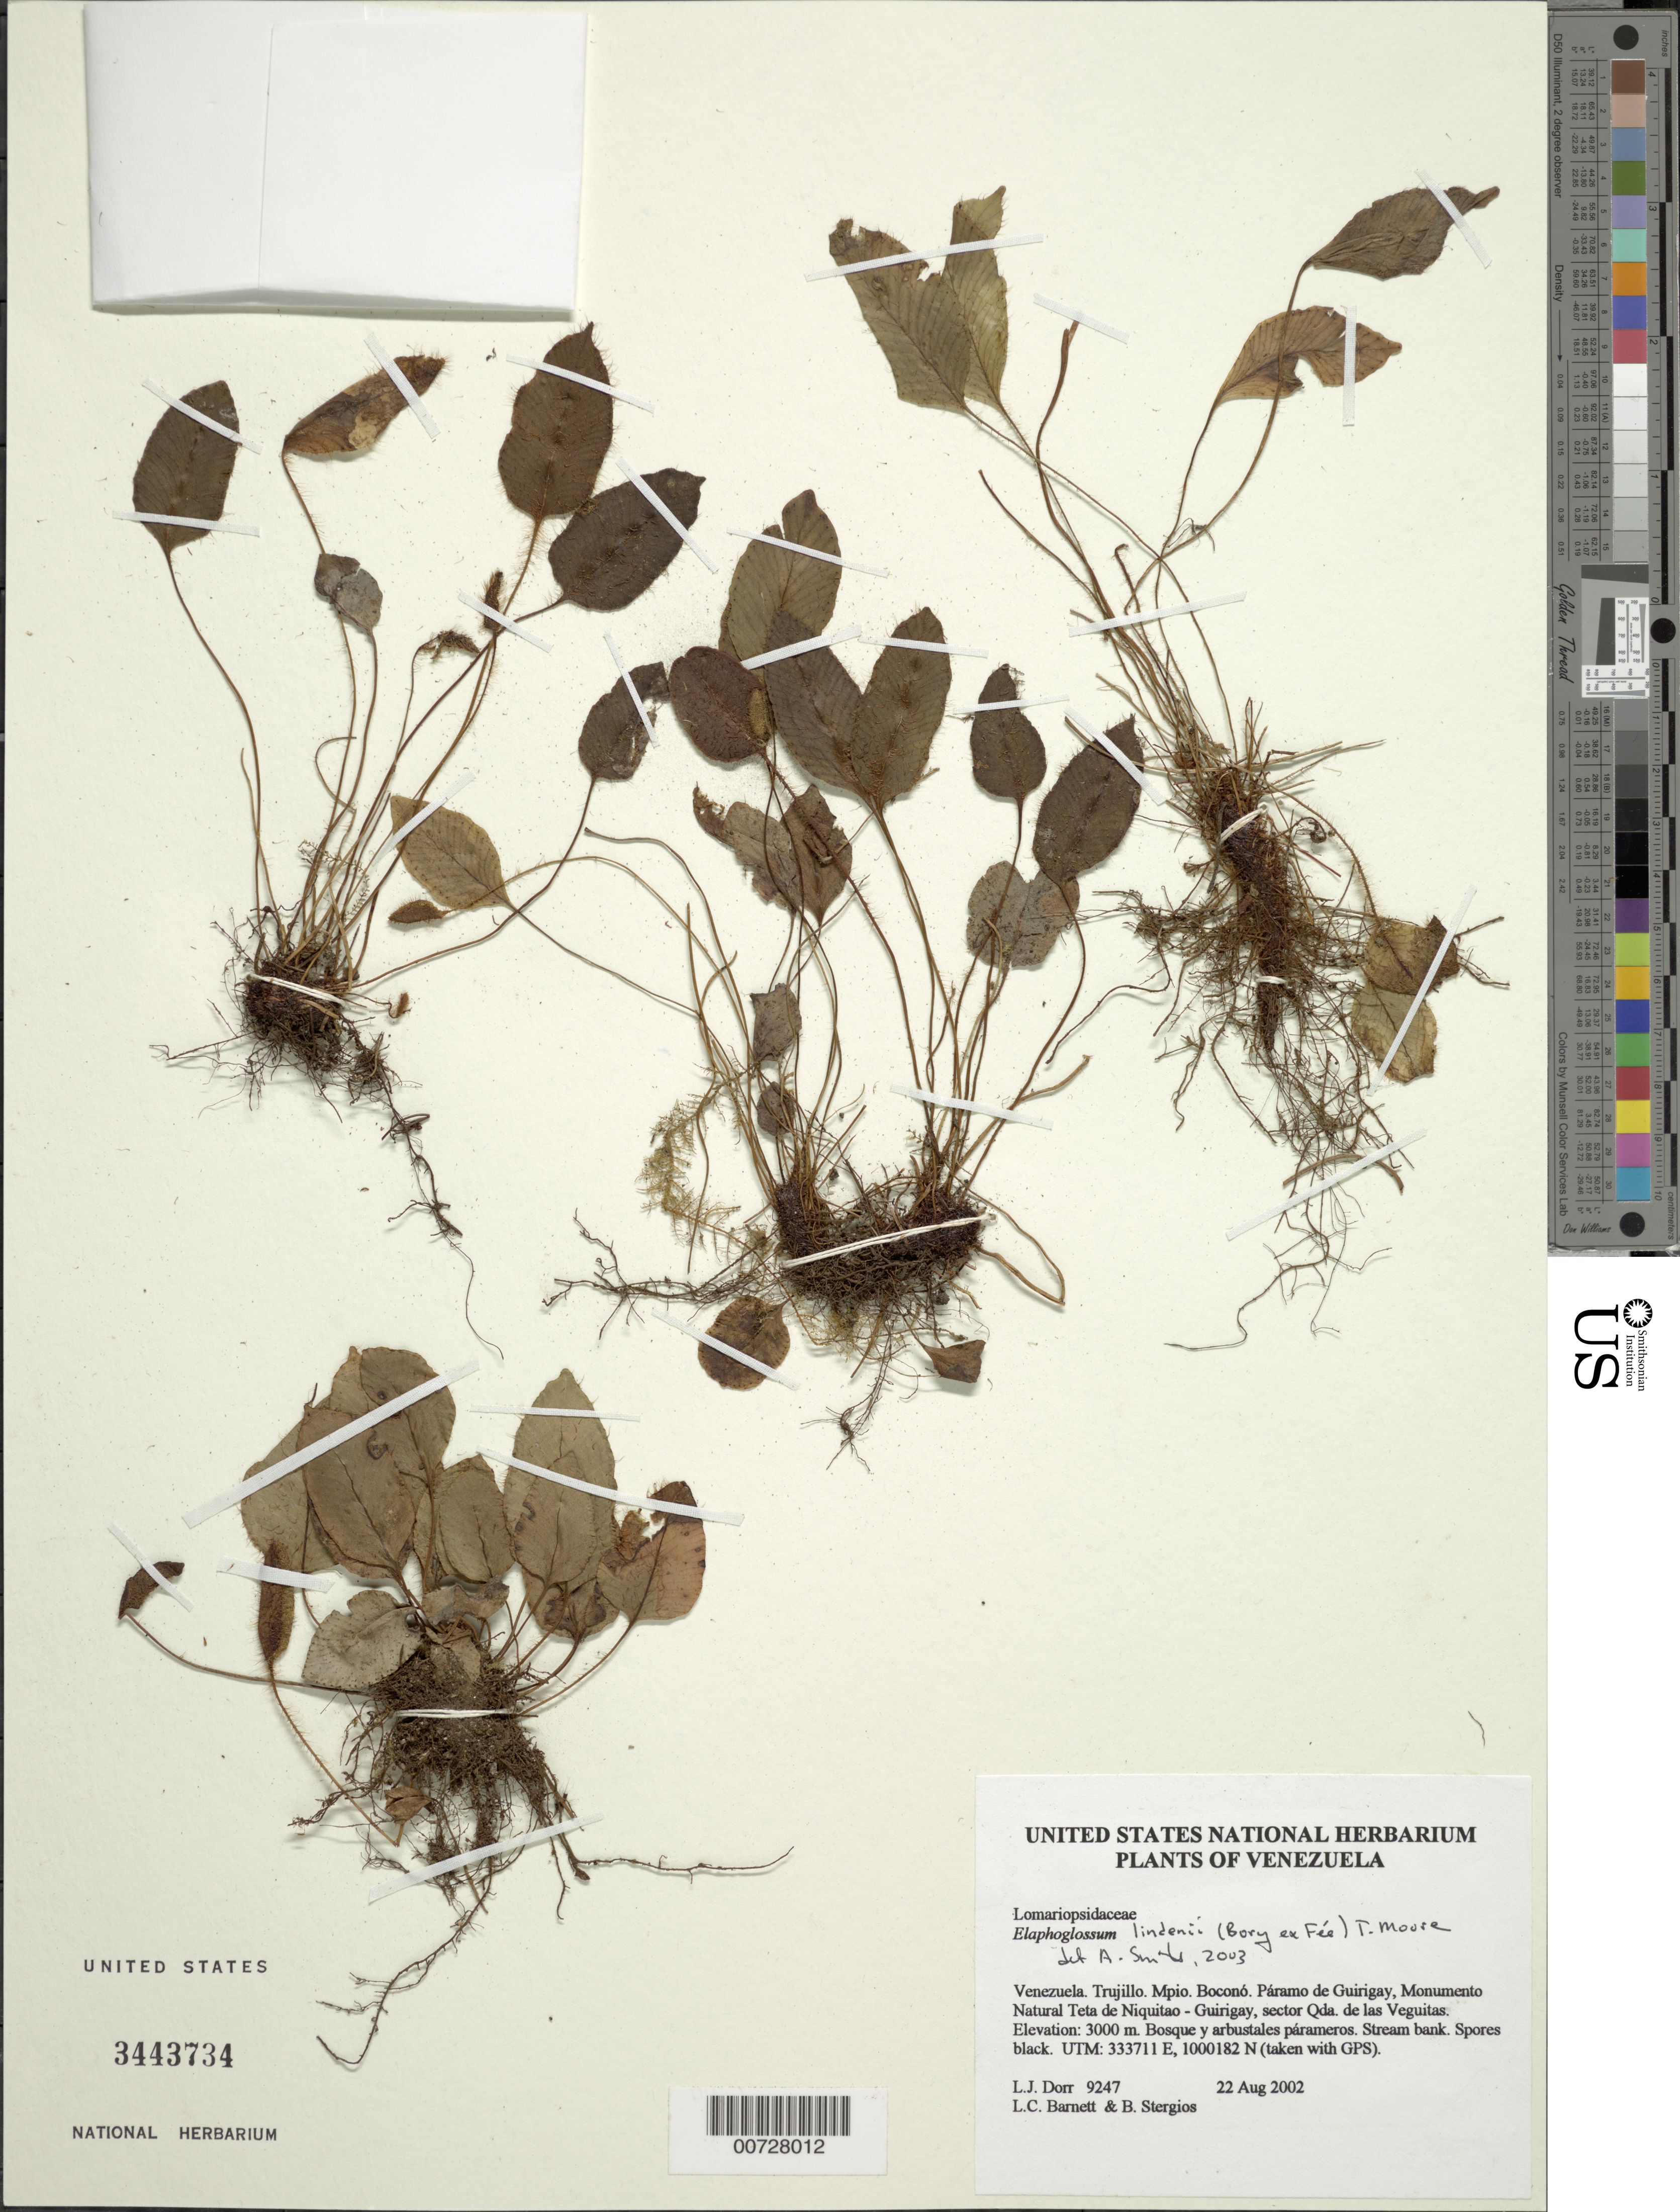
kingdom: Plantae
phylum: Tracheophyta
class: Polypodiopsida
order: Polypodiales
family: Dryopteridaceae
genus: Elaphoglossum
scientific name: Elaphoglossum lindenii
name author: (Bory ex Fée) T. Moore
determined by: Smith, Andrew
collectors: L. J. Dorr, L. C. Barnett & B. G. Stergios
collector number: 9247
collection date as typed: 22 Aug 2002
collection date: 2002-08-22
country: Venezuela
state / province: Trujillo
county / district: Boconó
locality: Páramo de Guirigay, Monumento Natural Teta de Niquitao - Guirigay, sector Las Veguitas.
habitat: Bosque y arbustales párameros. Stream bank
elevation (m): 3000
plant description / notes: PORT, UC, US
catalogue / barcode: US 3443734